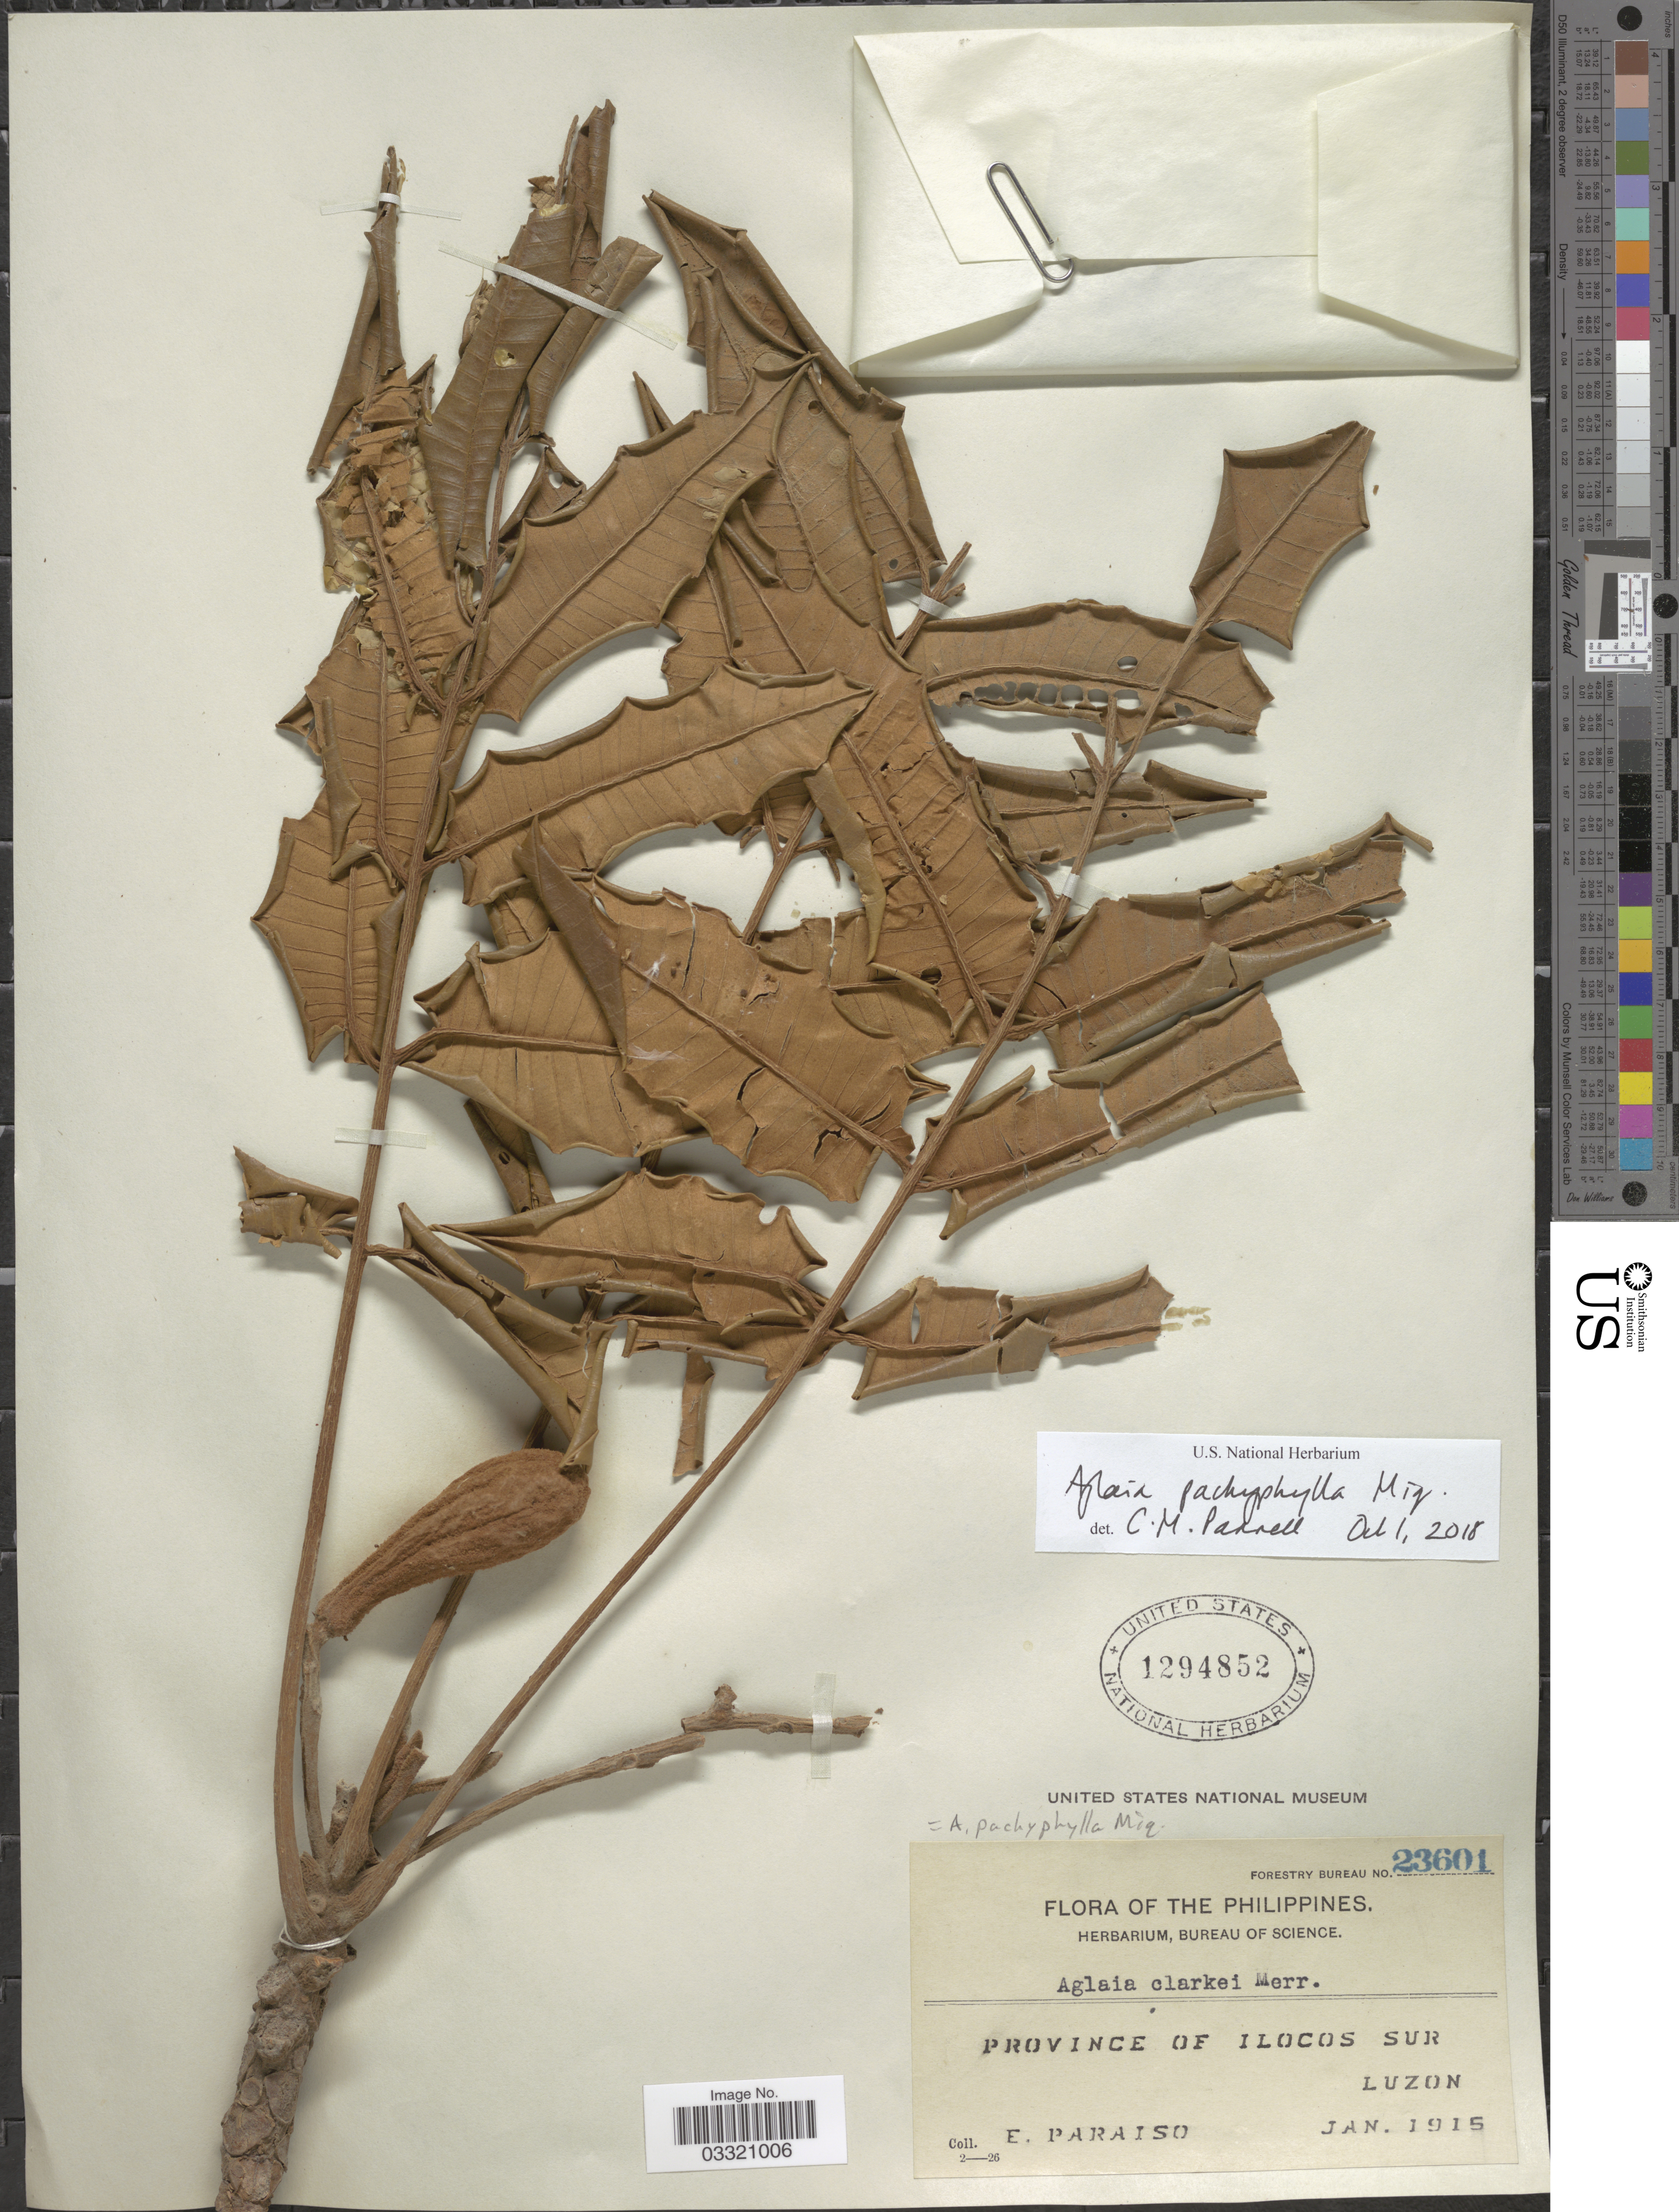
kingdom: Plantae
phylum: Tracheophyta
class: Magnoliopsida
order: Sapindales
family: Meliaceae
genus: Aglaia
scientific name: Aglaia pachyphylla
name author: Miq.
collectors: E. Paraiso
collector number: Forestry Bureau 23601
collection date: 1915-01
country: Philippines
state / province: Ilocos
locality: Province of Ilocos Sur Luzon.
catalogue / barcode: US 1294852